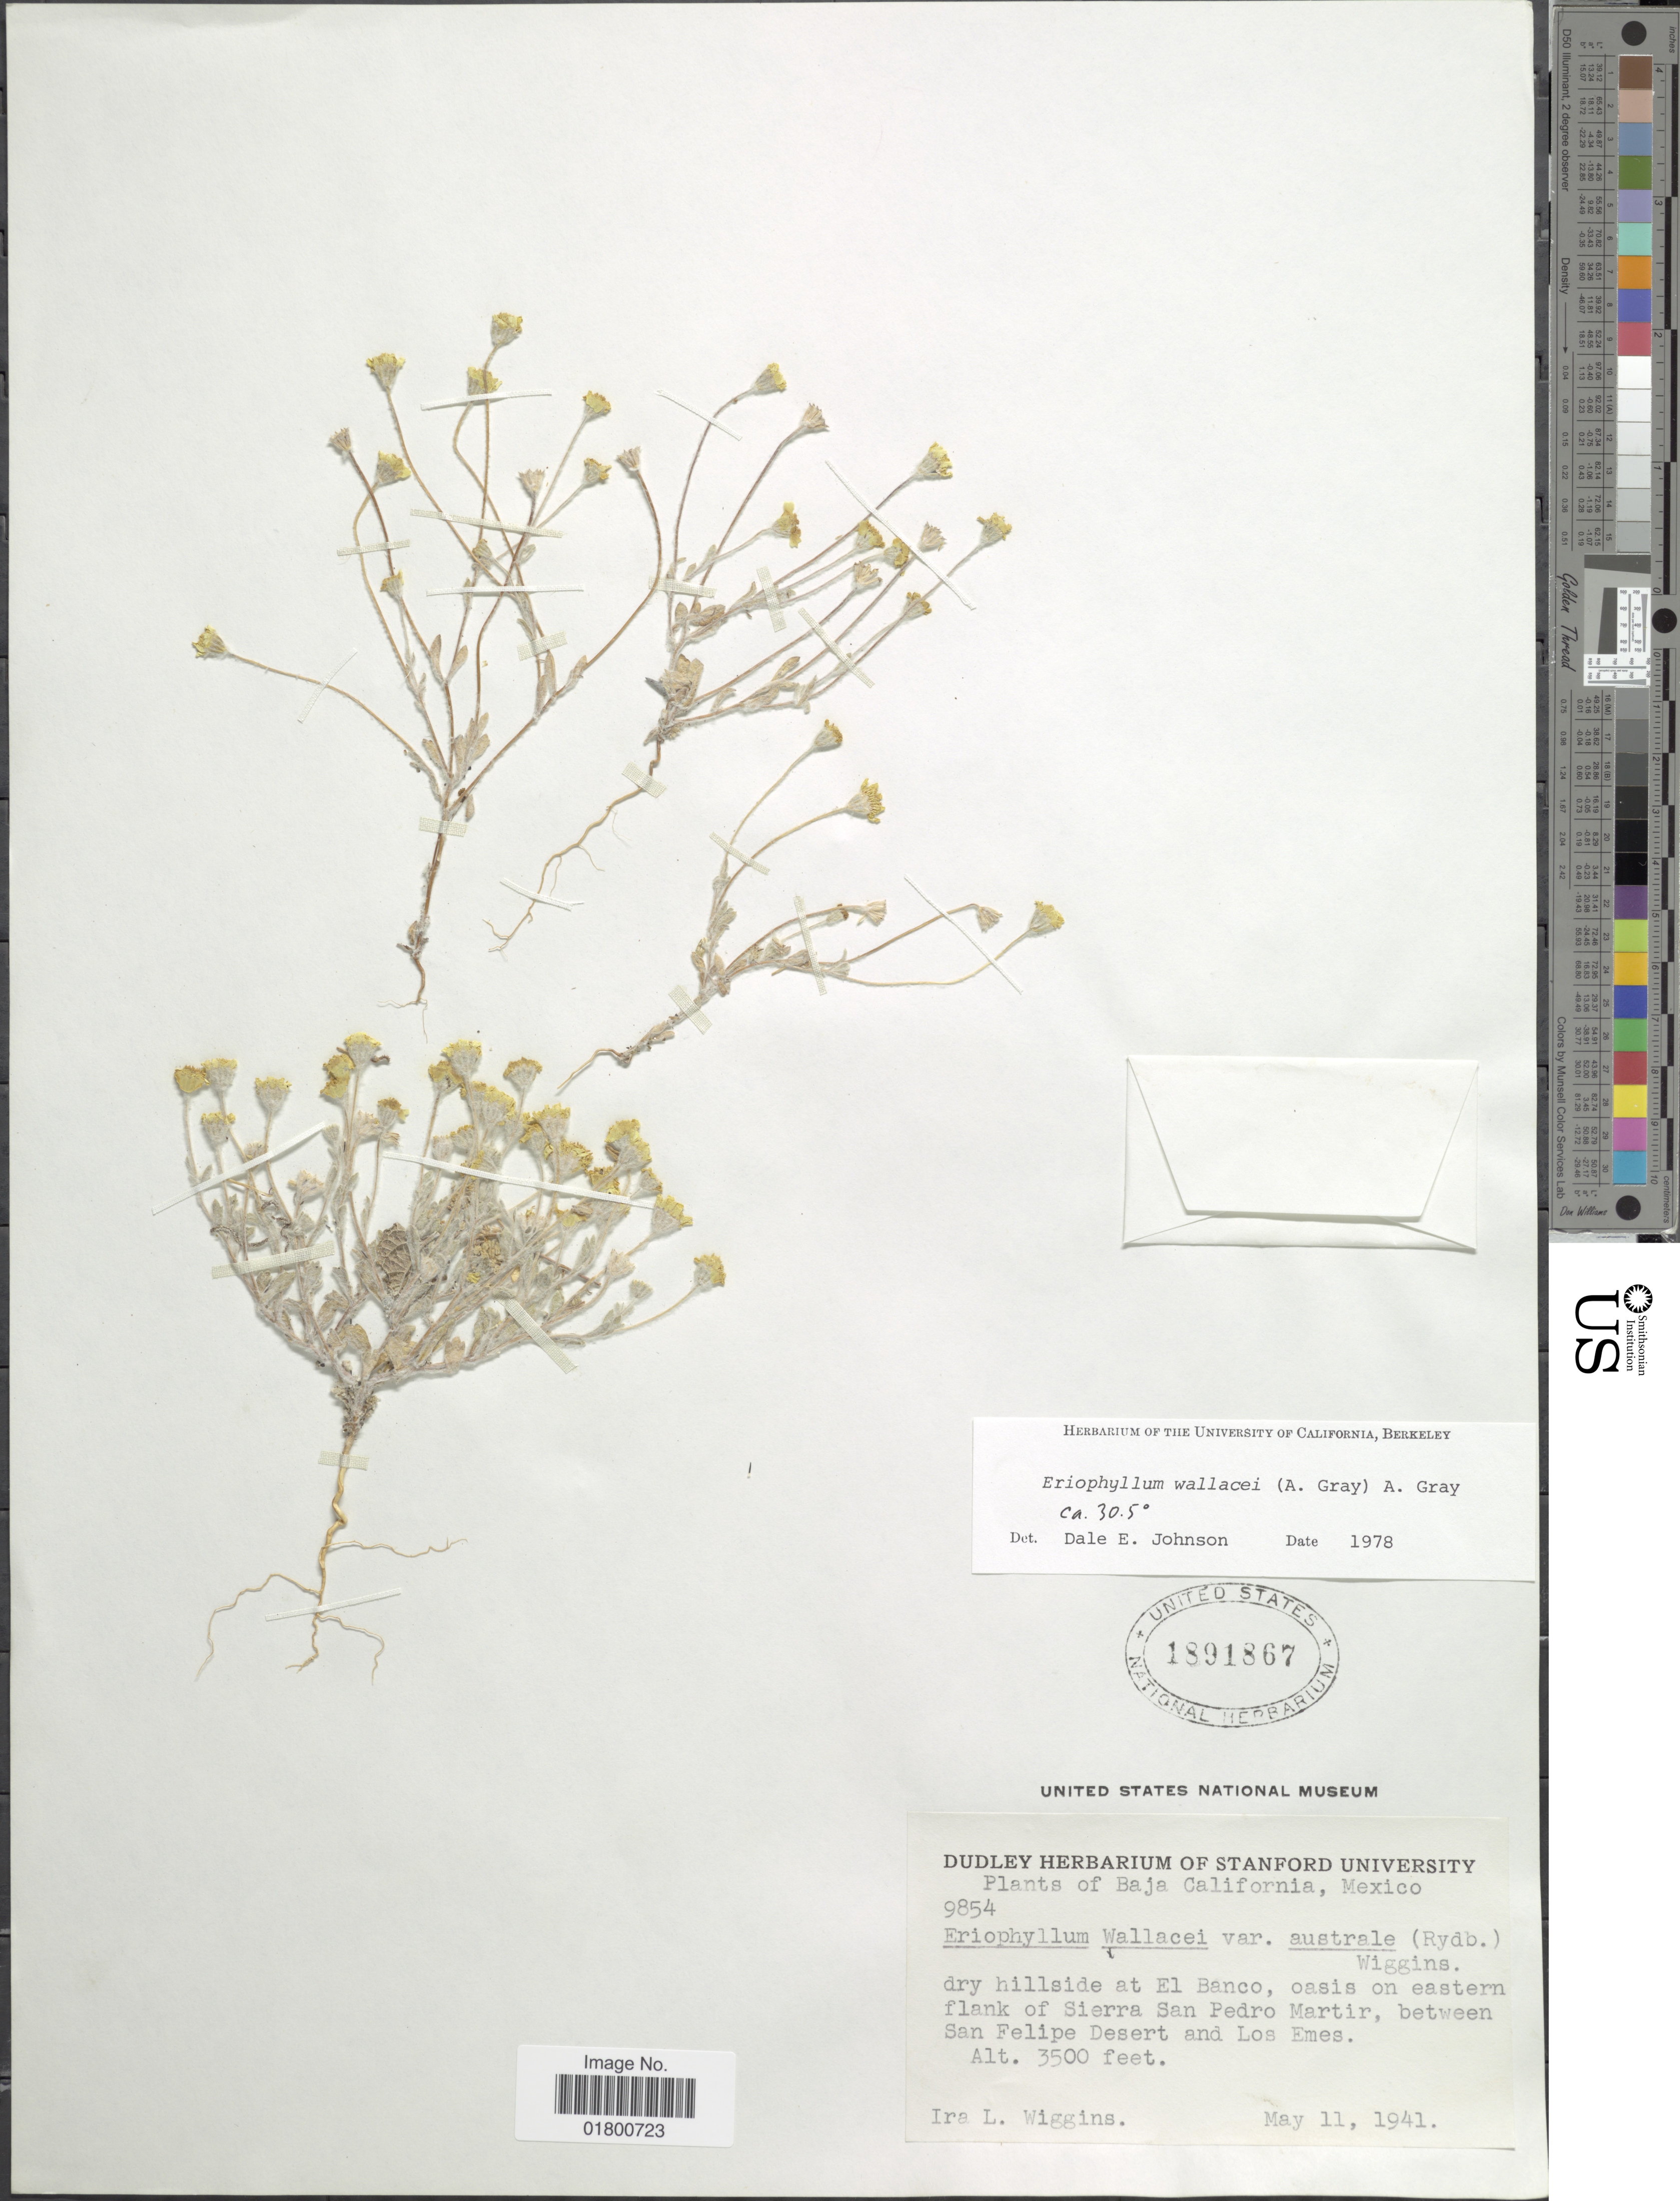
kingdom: Plantae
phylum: Tracheophyta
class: Magnoliopsida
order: Asterales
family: Asteraceae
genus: Eriophyllum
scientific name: Eriophyllum wallacei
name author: (A. Gray) A. Gray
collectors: I. L. Wiggins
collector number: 9854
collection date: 1941-05-11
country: Mexico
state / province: Baja California Sur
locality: Dry hillsides at El Banco, oasis on eastern flank of Sierra San Pedro Martir, between San Felipe Desert and Los Emes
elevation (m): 1067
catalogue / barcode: US 1891867